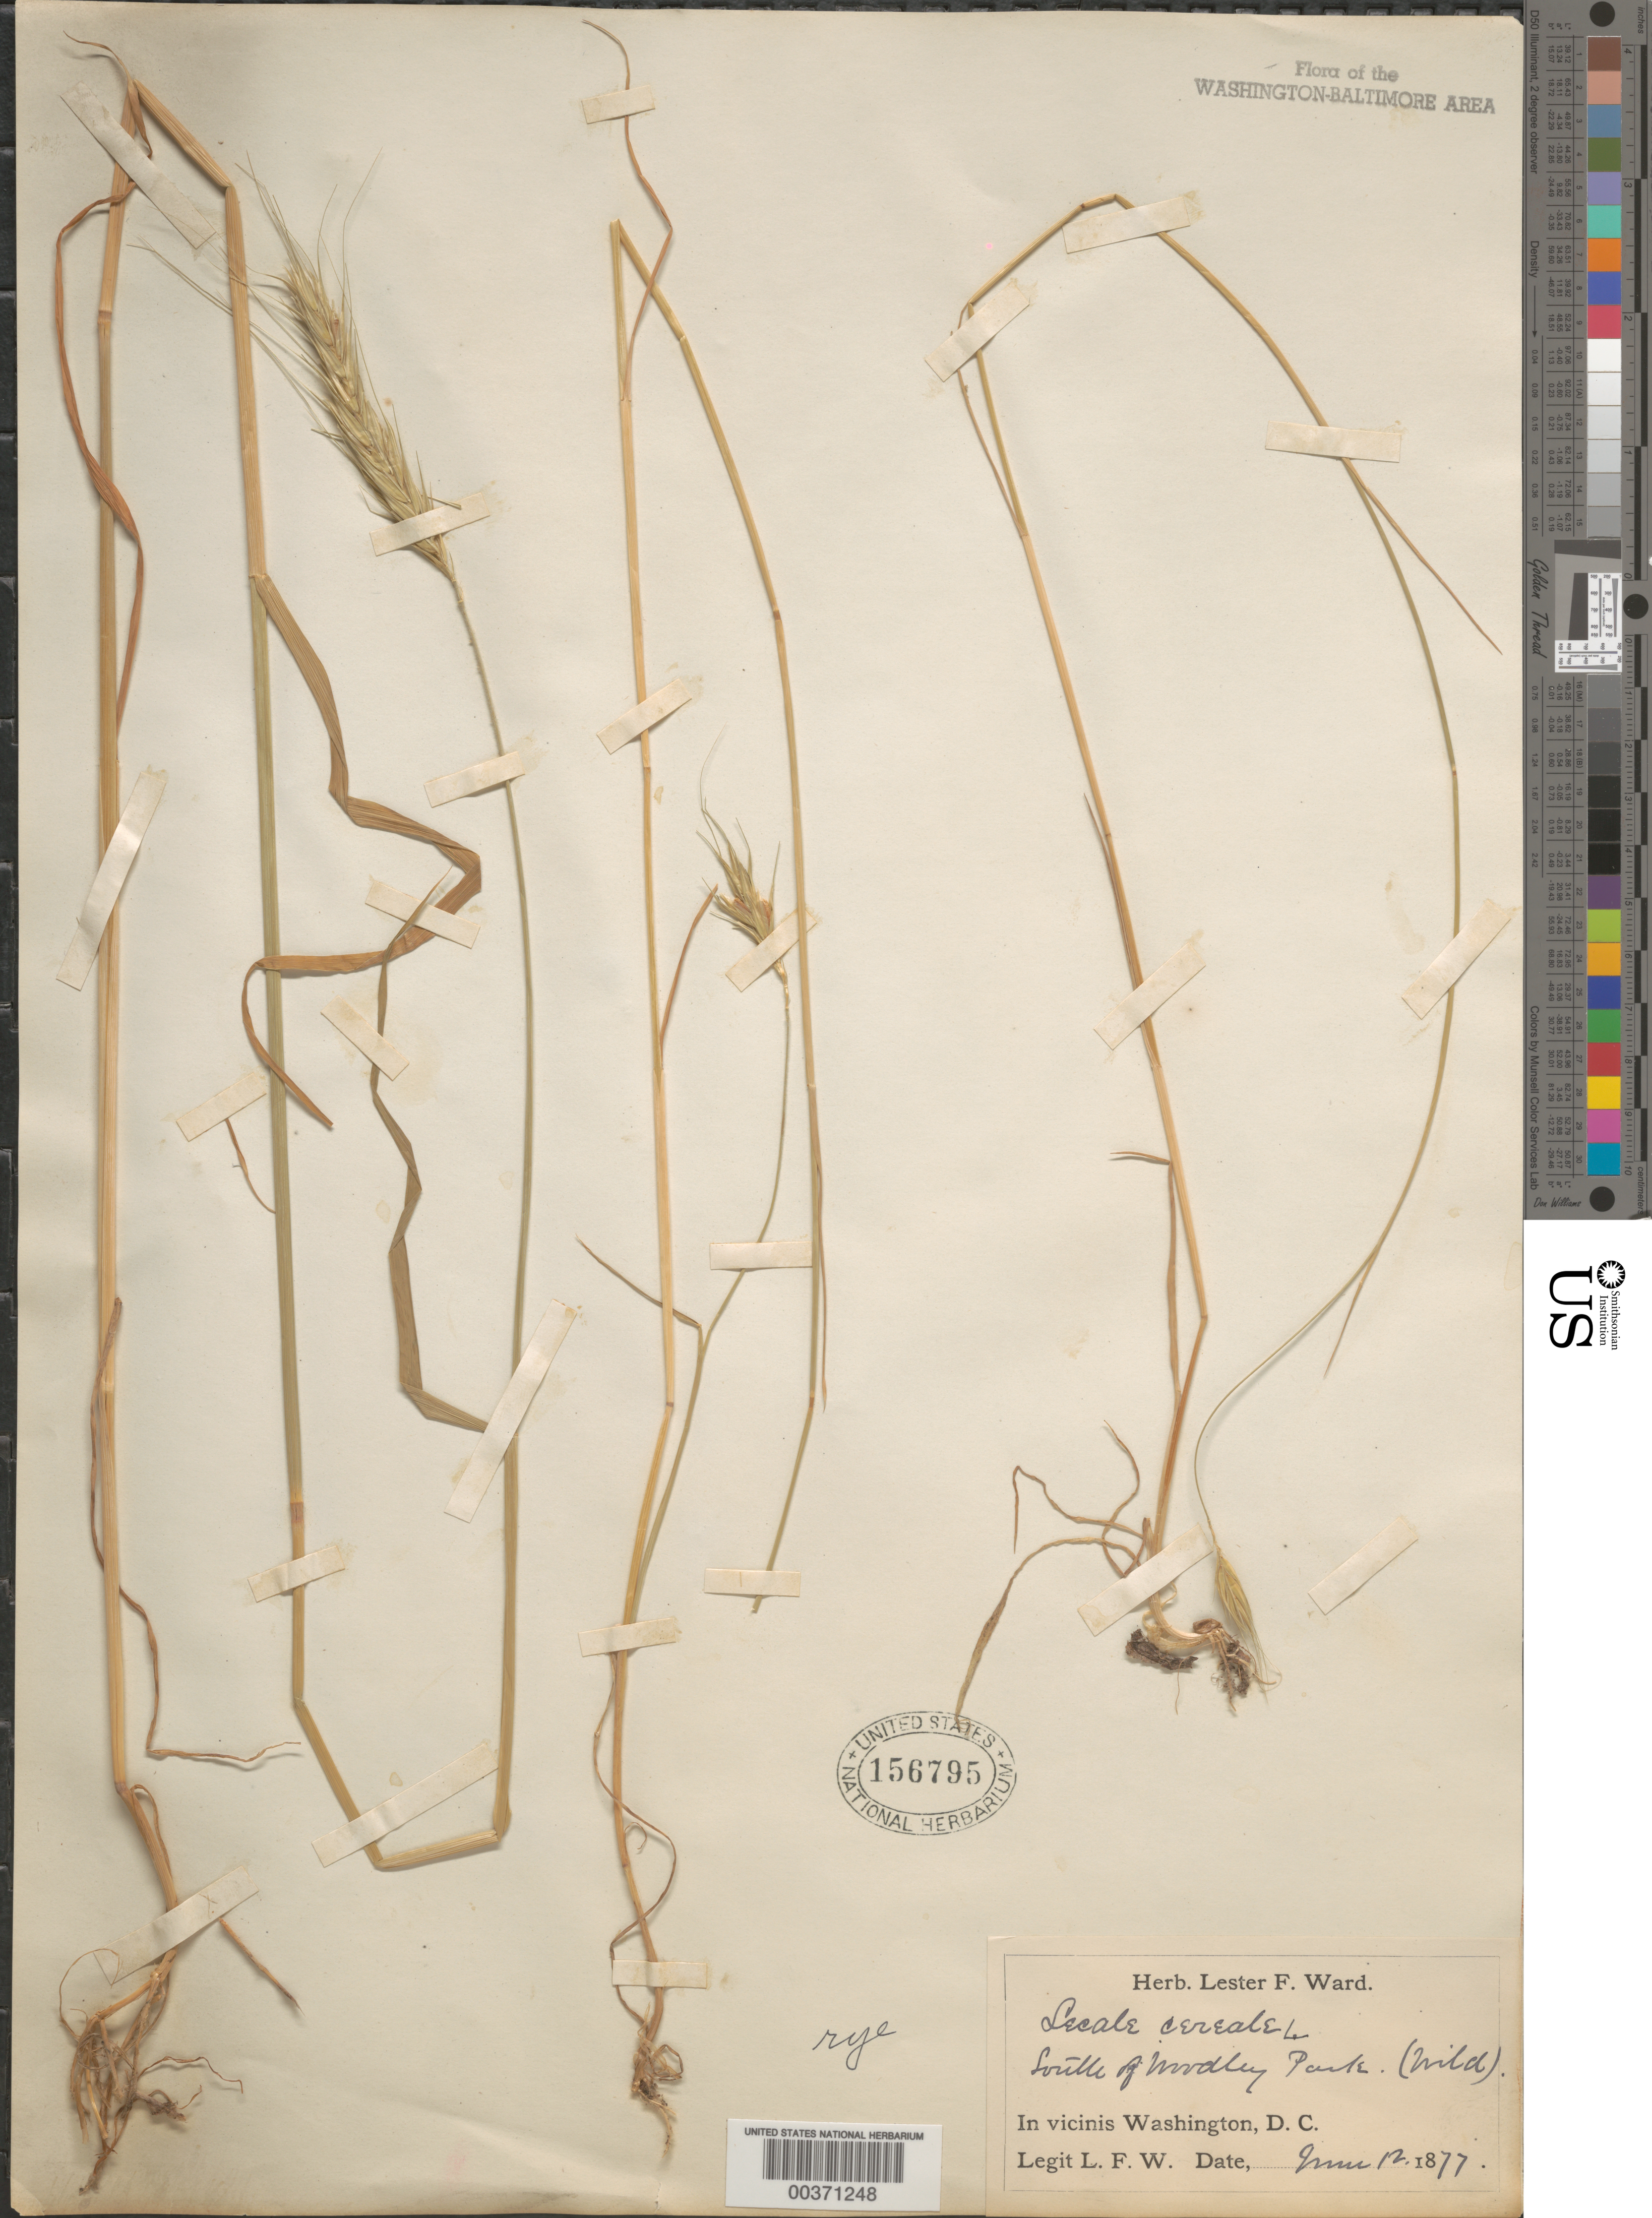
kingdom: Plantae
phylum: Tracheophyta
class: Liliopsida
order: Poales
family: Poaceae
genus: Secale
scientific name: Secale cereale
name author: L.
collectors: L. F. Ward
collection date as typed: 12 Jun 1877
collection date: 1877-06-12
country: United States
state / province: District of Columbia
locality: South of Woodley Park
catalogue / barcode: US 156795